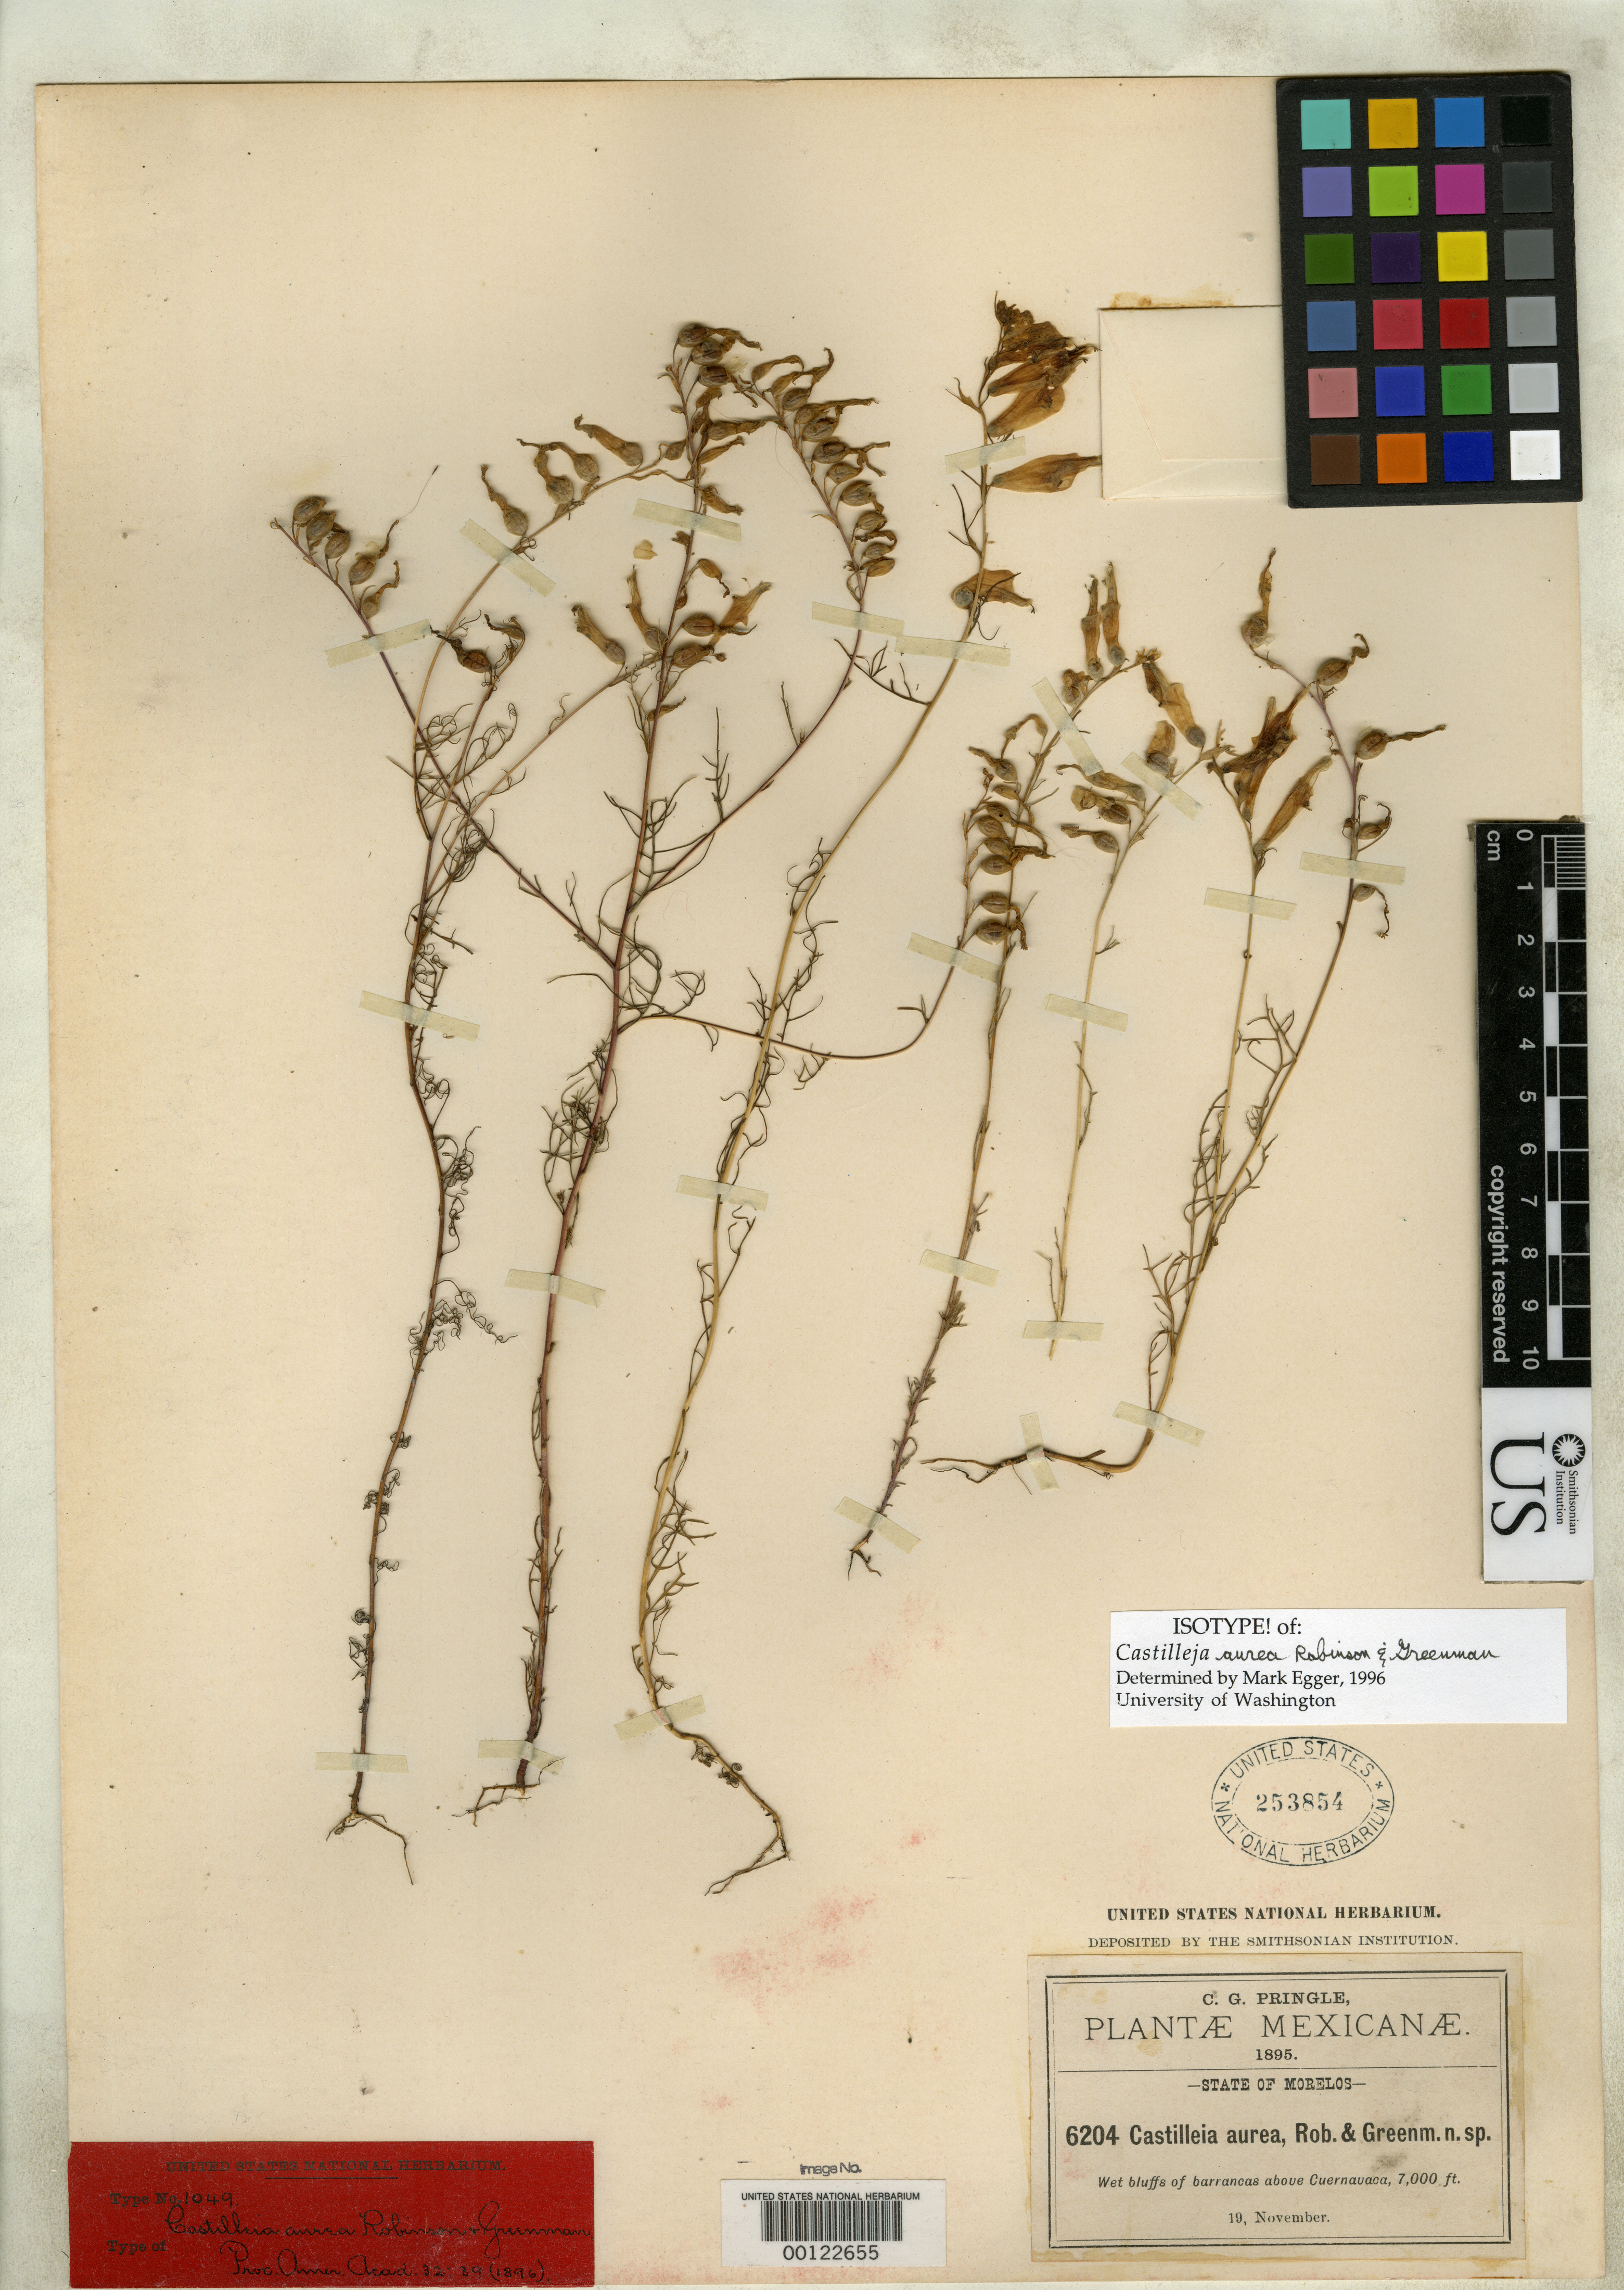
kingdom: Plantae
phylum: Tracheophyta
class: Magnoliopsida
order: Lamiales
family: Orobanchaceae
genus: Castilleja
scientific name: Castilleja aurea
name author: B.L. Rob. & Greenm.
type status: Isotype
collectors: C. G. Pringle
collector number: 6204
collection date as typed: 19 Nov 1895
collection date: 1895-11-19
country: Mexico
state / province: Morelos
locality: Barrancas above Cuernavaca.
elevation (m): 2134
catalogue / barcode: US 253854